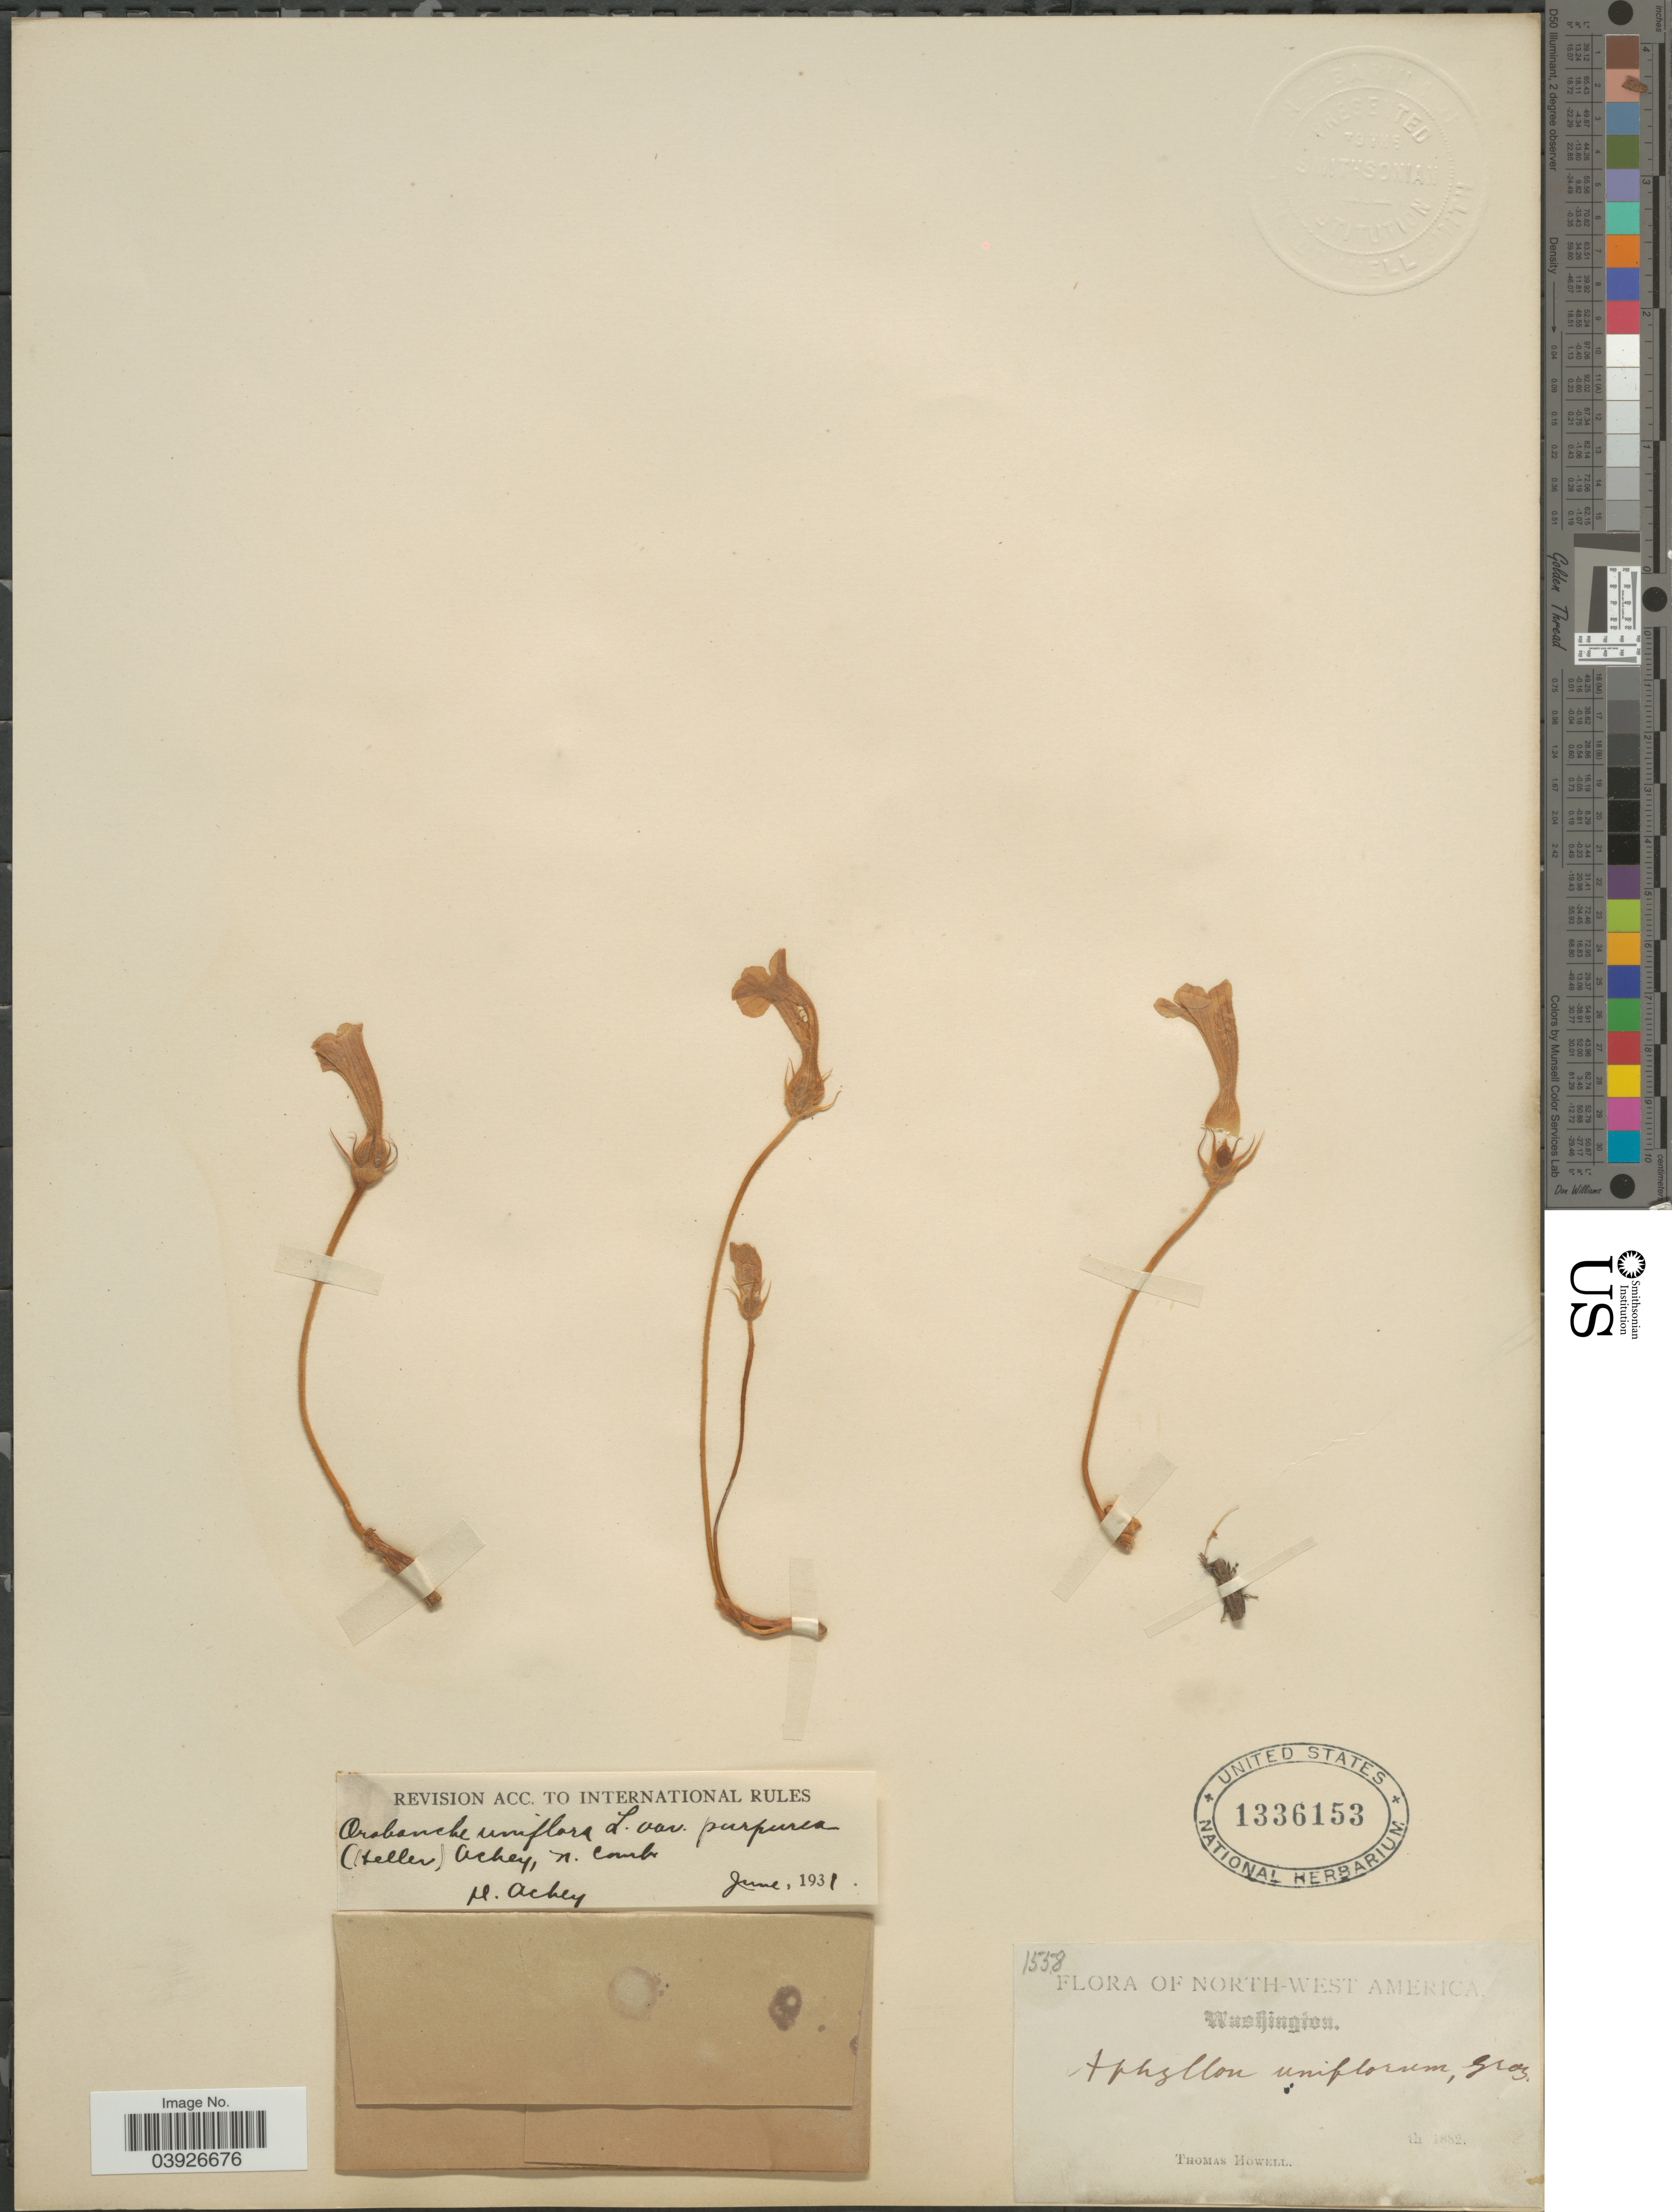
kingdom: Plantae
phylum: Tracheophyta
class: Magnoliopsida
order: Lamiales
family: Orobanchaceae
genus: Aphyllon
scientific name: Aphyllon purpureum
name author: (A. Heller) Holub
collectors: T. Howell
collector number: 1558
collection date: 1882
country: United States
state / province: Washington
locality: North-west America.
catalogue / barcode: US 1336153